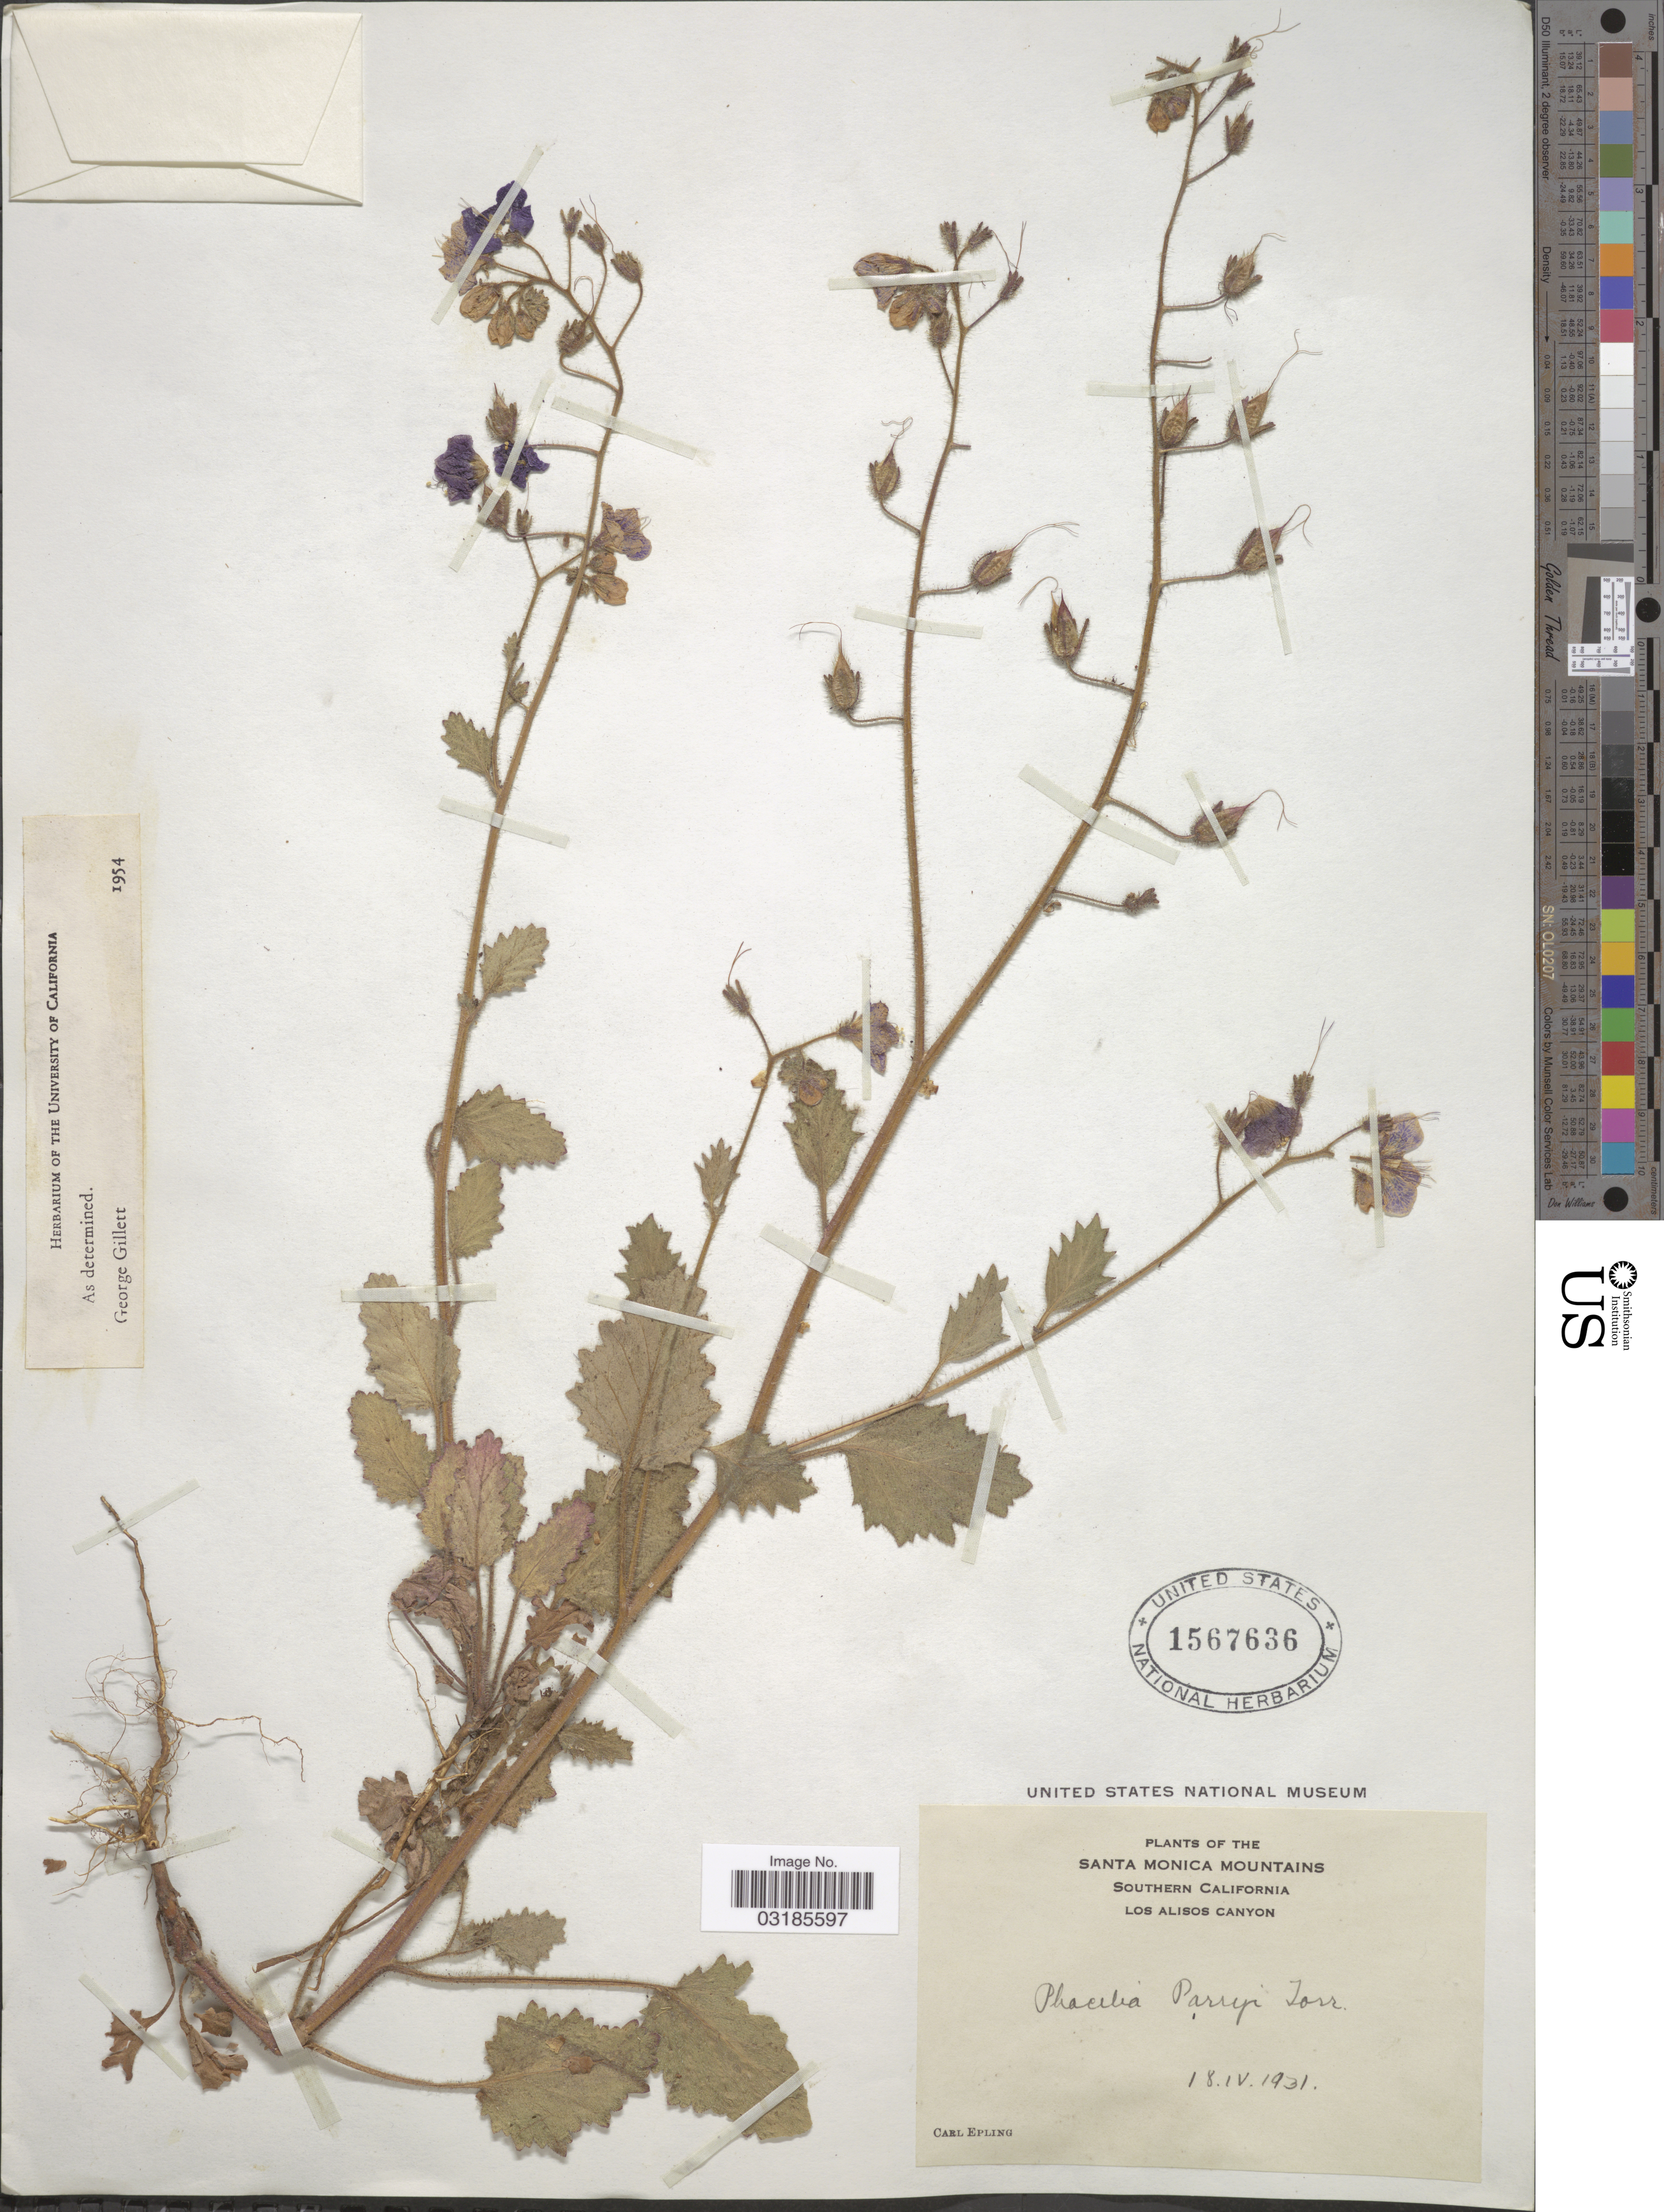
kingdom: Plantae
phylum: Tracheophyta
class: Magnoliopsida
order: Boraginales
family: Hydrophyllaceae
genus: Phacelia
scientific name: Phacelia parryi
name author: Torr. in Emory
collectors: C. C. Epling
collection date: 1931-04-18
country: United States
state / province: California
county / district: Los Angeles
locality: Santa Monica Mountains, Southern California, Los Alisos Canyon.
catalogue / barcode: US 1567636